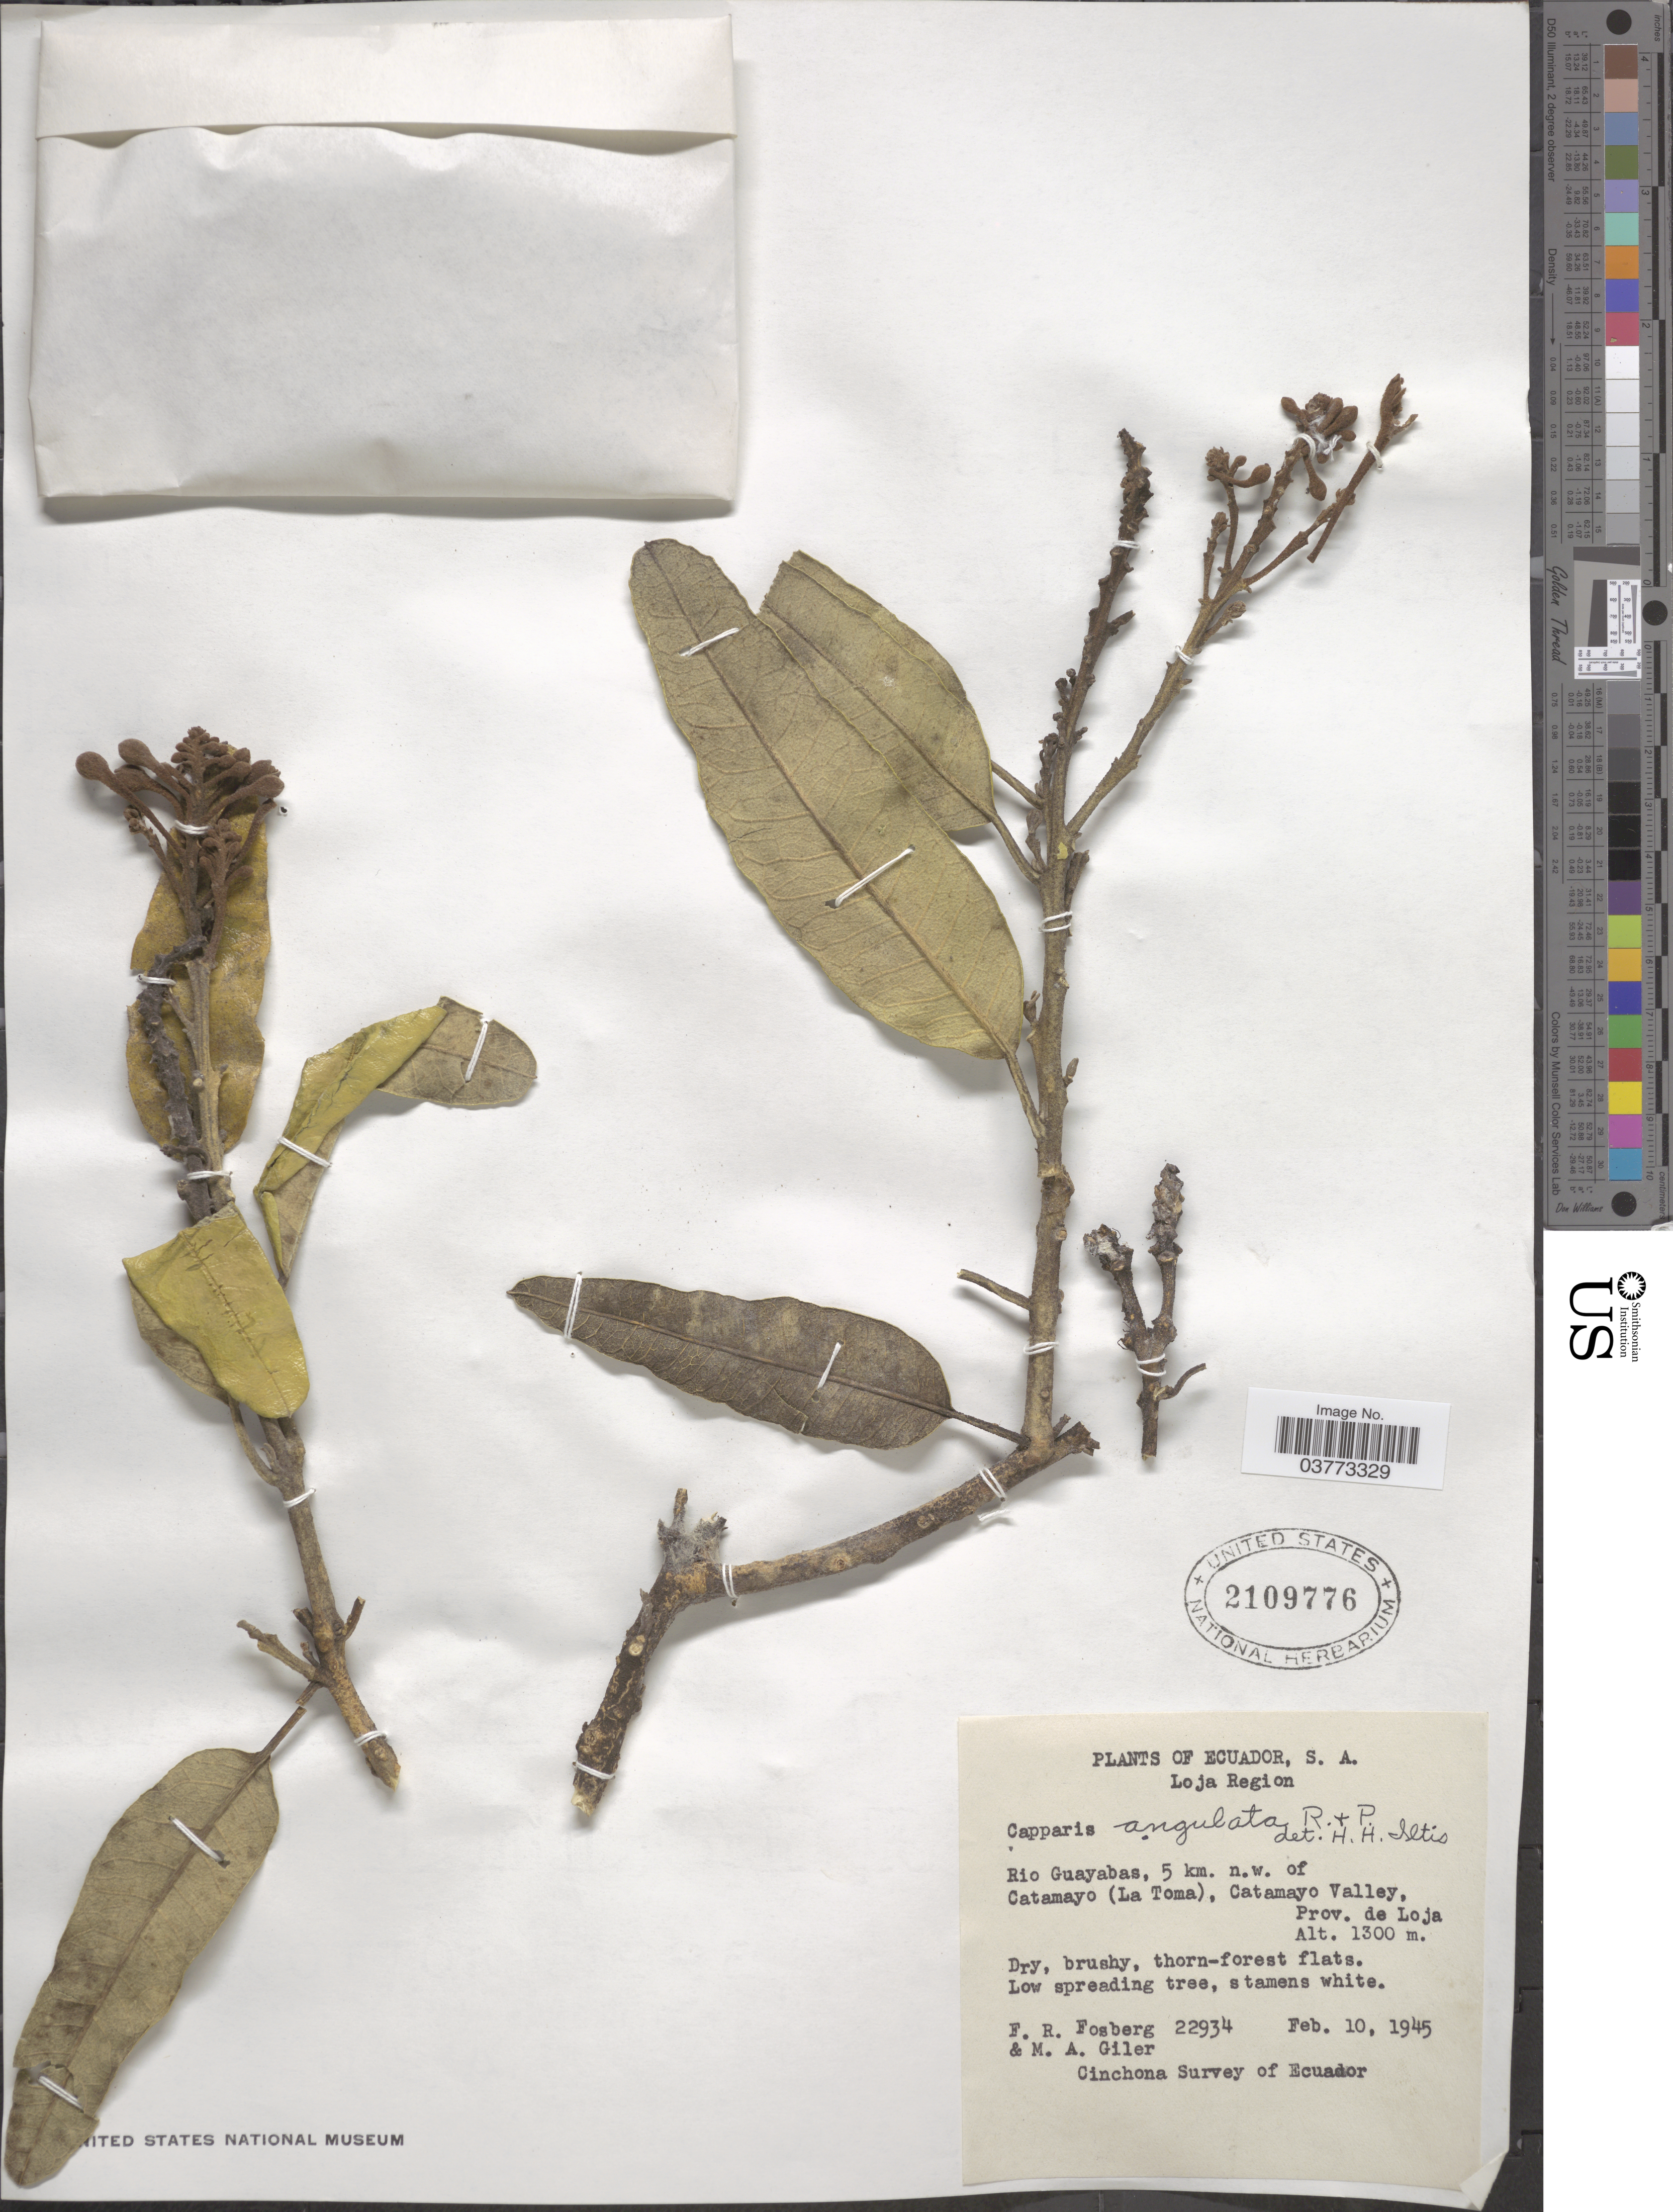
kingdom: Plantae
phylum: Tracheophyta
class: Magnoliopsida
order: Brassicales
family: Capparaceae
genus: Colicodendron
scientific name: Colicodendron angulatum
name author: (Ruiz & Pav. ex DC.) Hutch.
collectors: F. R. Fosberg & M. Giler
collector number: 22934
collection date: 1945-02-10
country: Ecuador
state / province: Loja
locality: Loja Region. Rio Guayabas, 5 km. n.w. of Catamayo (La Toma), Catamayo Valley.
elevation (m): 1300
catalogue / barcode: US 2109776